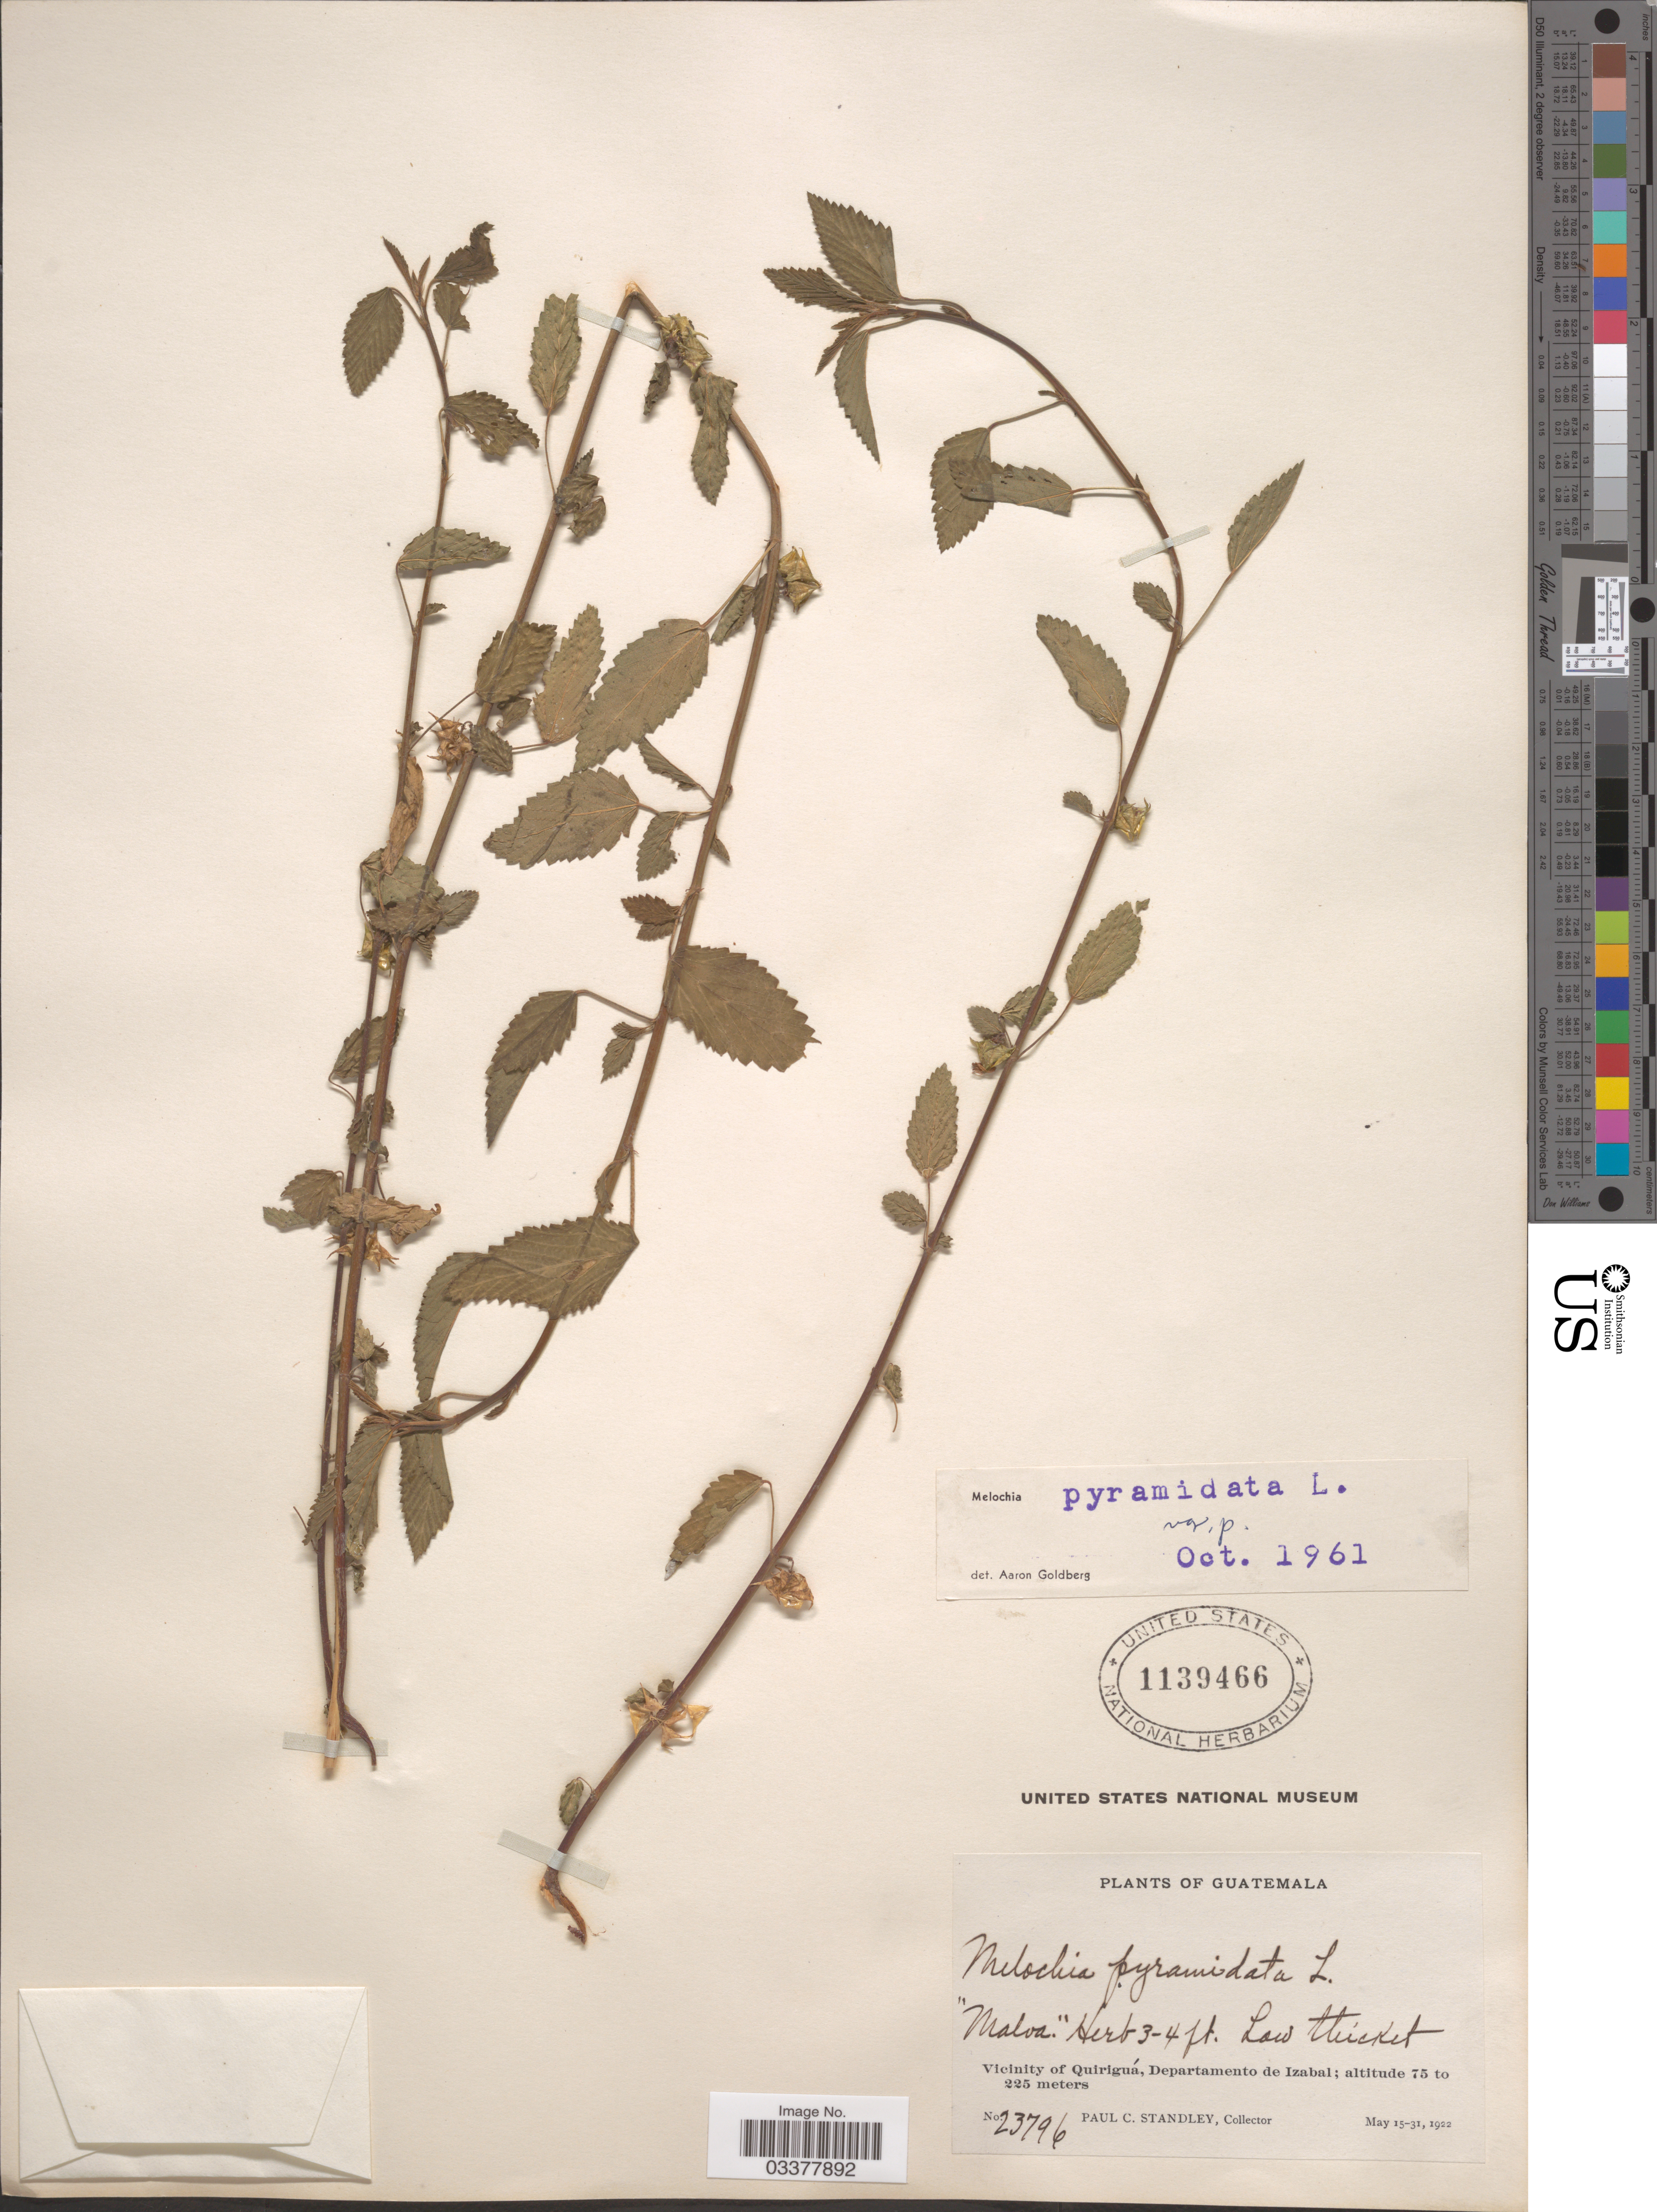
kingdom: Plantae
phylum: Tracheophyta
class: Magnoliopsida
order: Malvales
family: Malvaceae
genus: Melochia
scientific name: Melochia pyramidata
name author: L.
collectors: P. C. Standley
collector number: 23796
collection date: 1922-05-15/1922-05-31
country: Guatemala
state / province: Izabal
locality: Vicinity of Quiriguá, Departamento de Izabal.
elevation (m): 75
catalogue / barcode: US 1139466